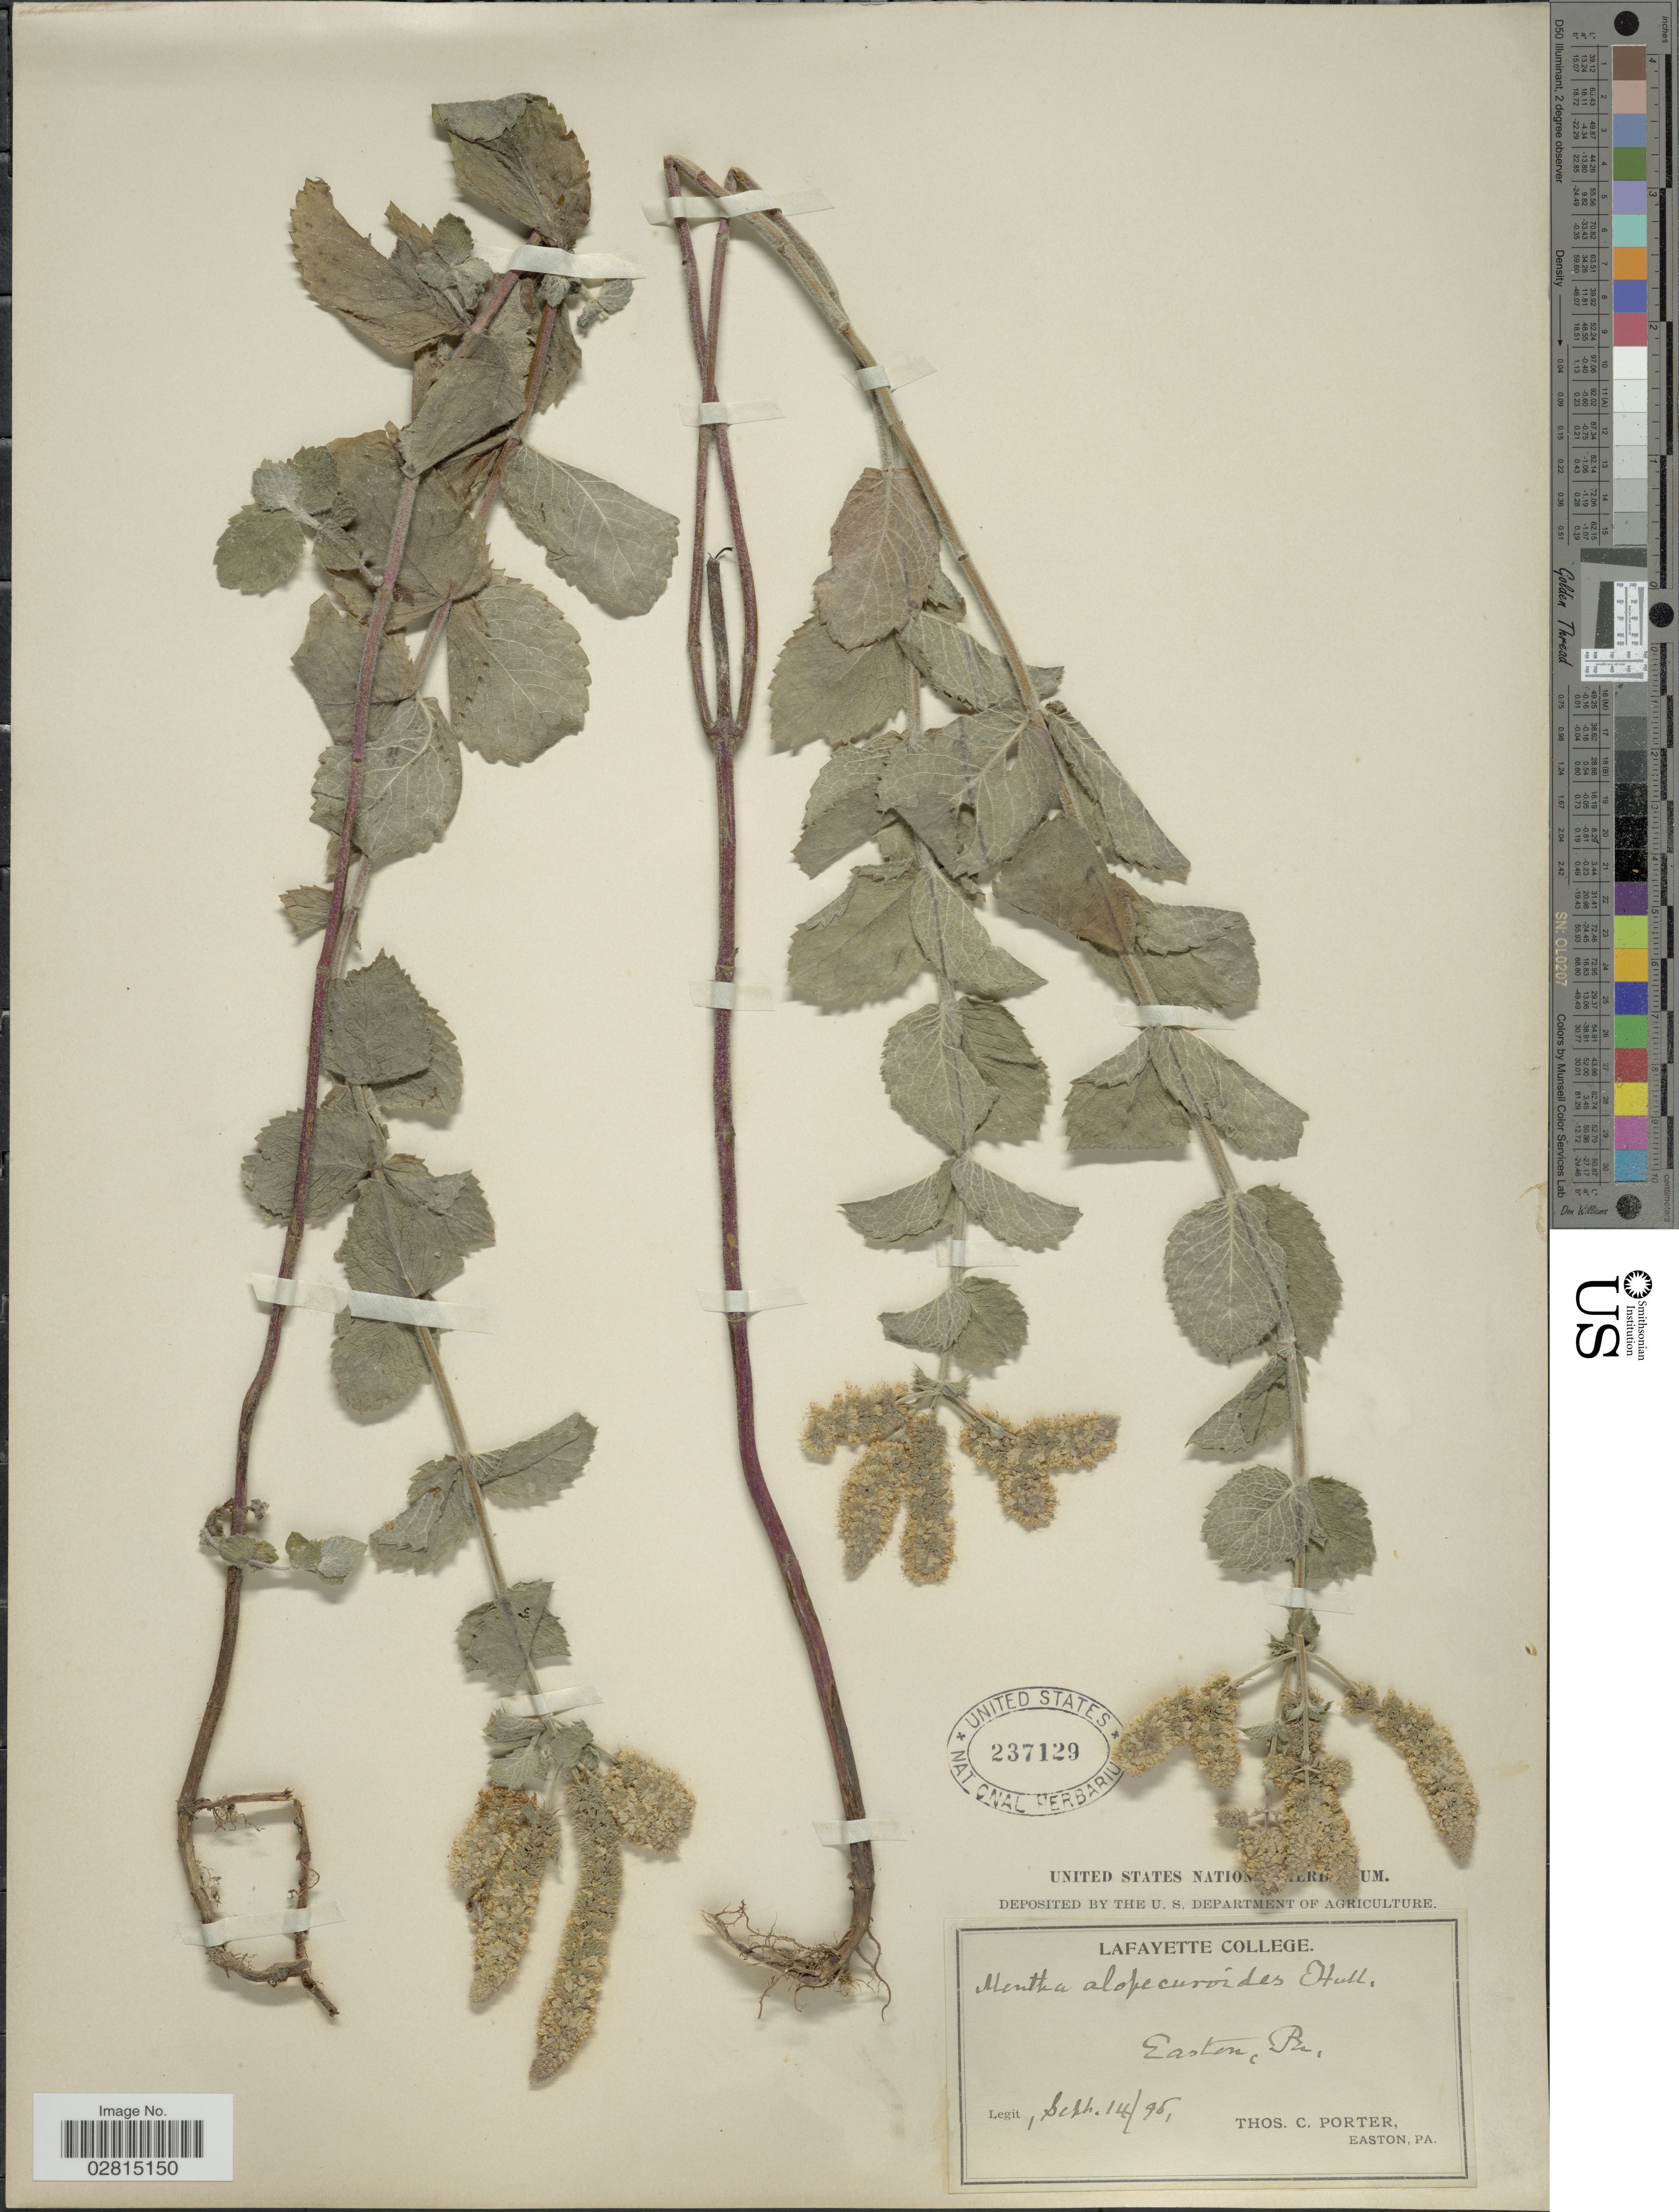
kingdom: Plantae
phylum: Tracheophyta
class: Magnoliopsida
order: Lamiales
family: Lamiaceae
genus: Mentha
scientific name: Mentha alopecuroides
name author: Hull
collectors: T. Porter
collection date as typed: Transcribed d/m/y: 14/9/95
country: United States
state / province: Pennsylvania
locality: Easton, Pa.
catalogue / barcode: US 237129